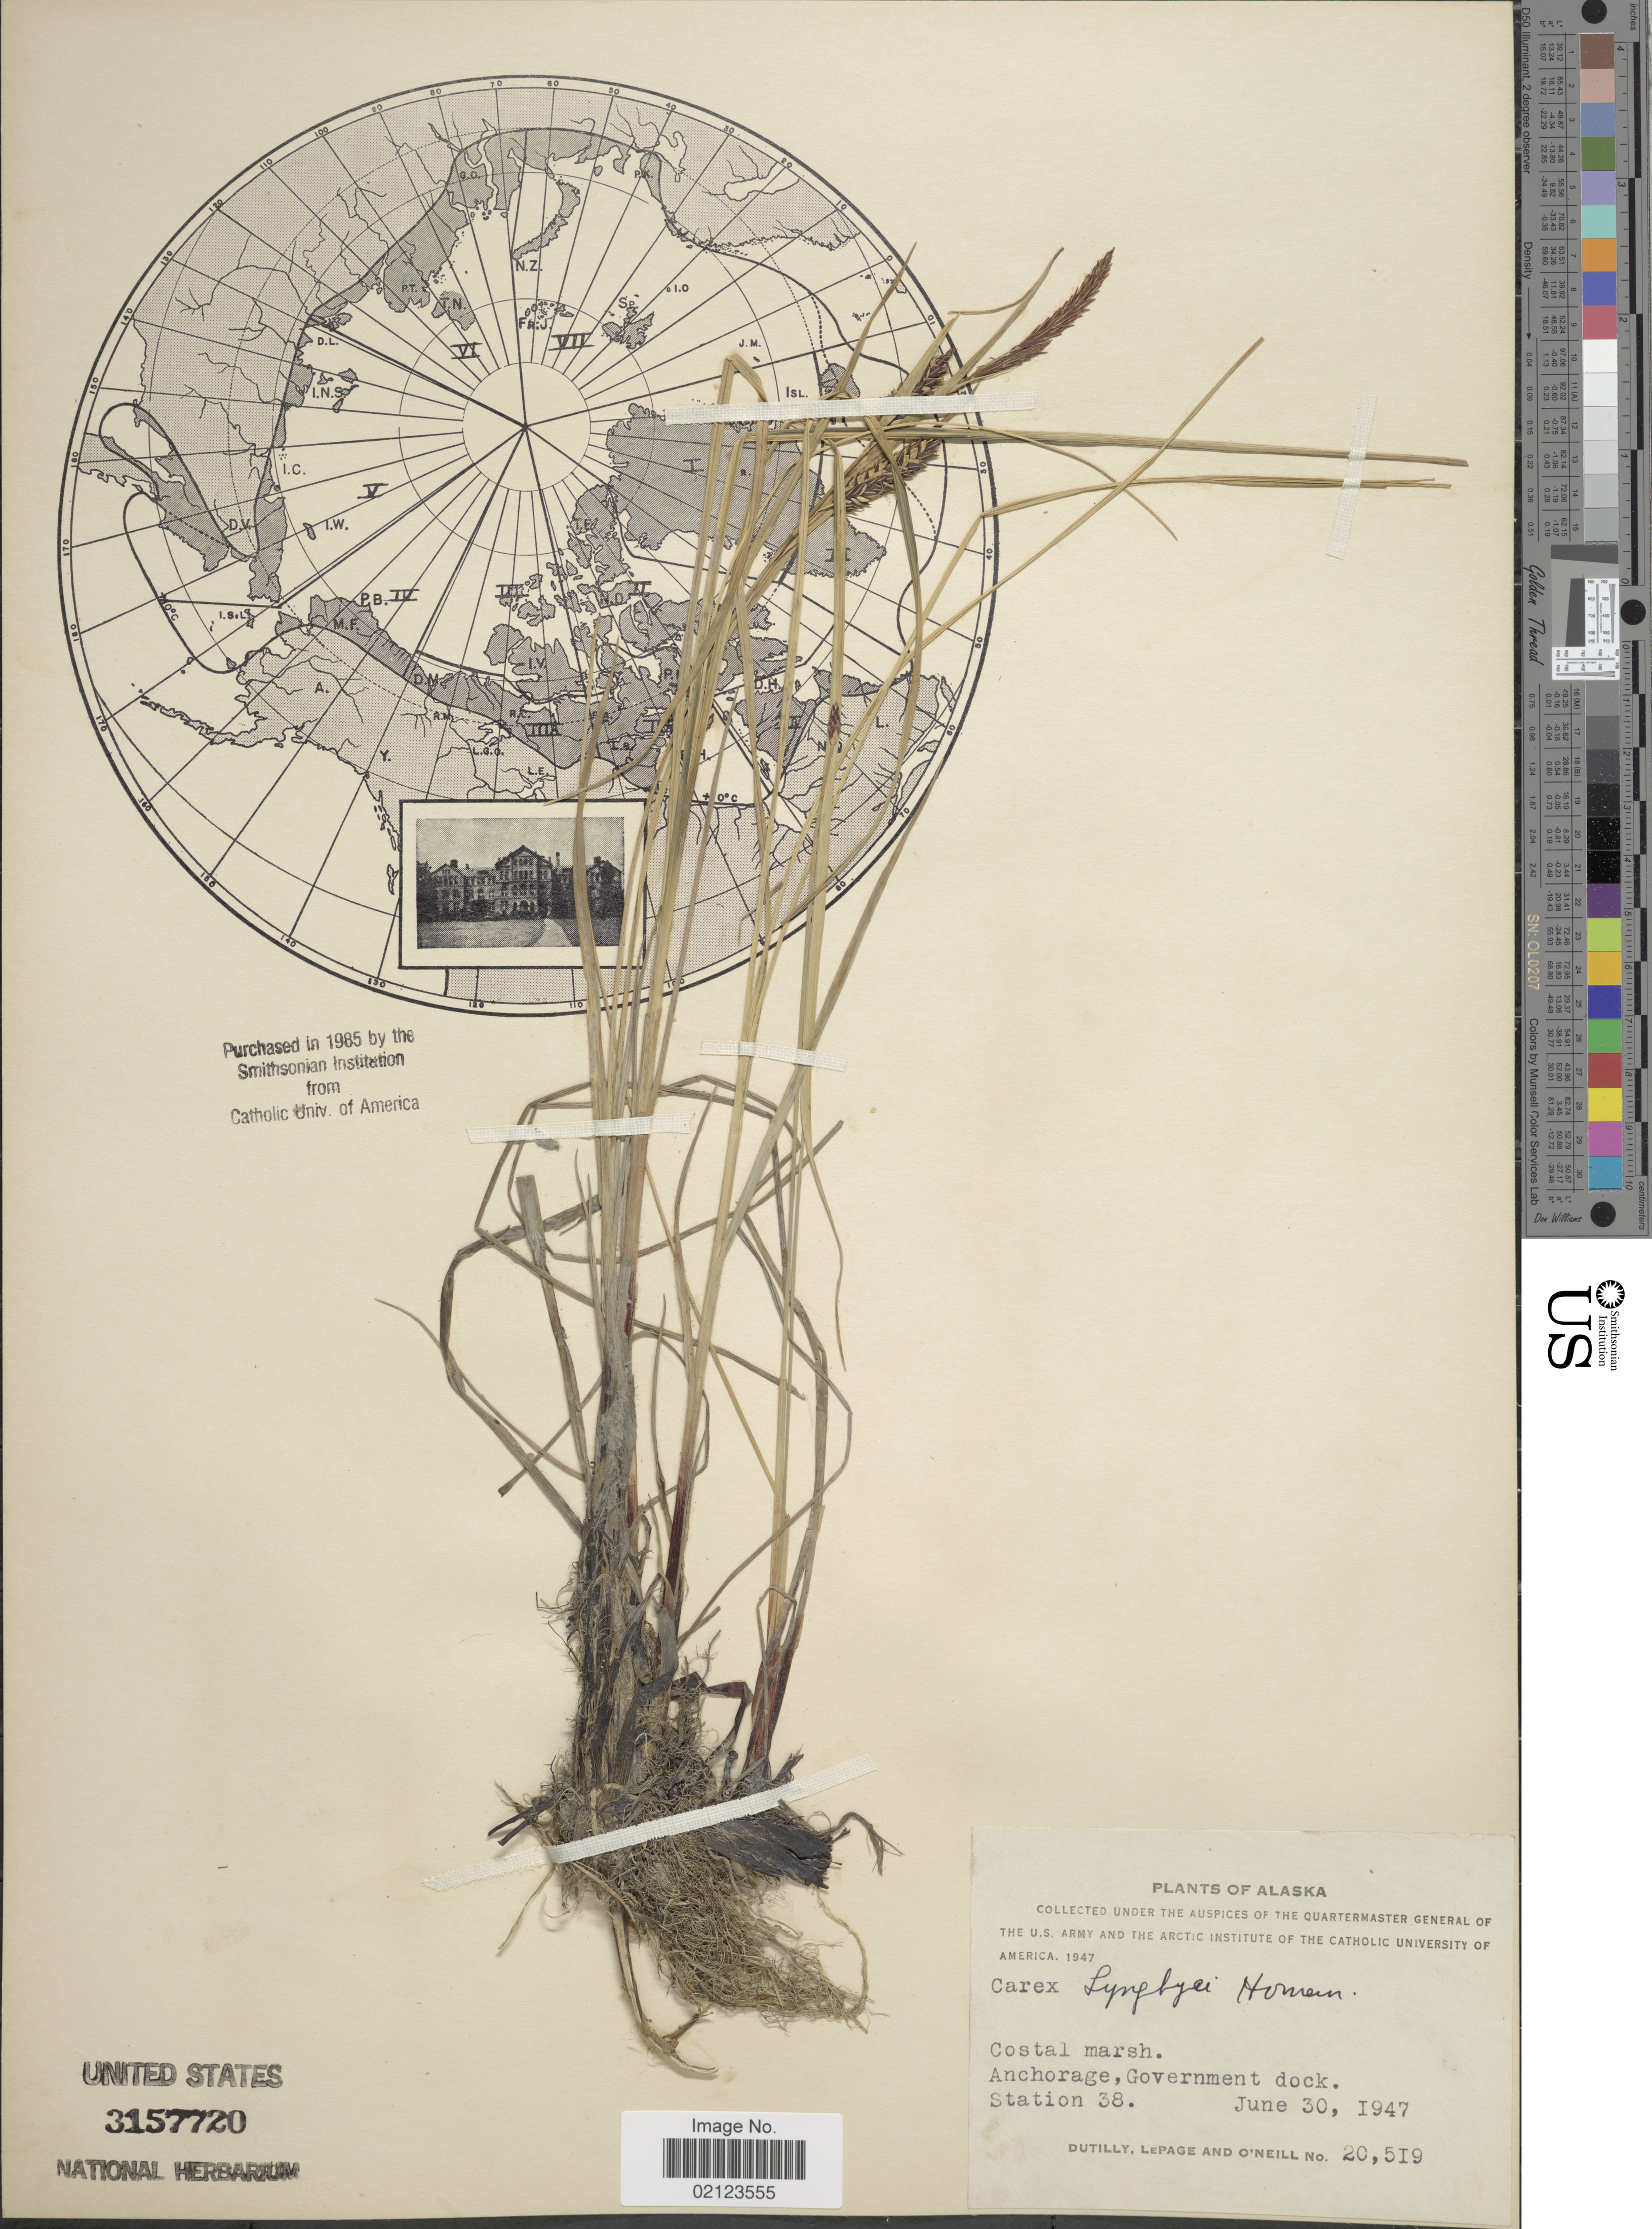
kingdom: Plantae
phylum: Tracheophyta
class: Liliopsida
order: Poales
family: Cyperaceae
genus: Carex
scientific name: Carex lyngbyei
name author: Hornem.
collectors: -. Dutilly, -. LePage & -. O'Neill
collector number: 20519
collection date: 1947-06-30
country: United States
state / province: Alaska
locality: Coastal marsh. Anchorage, Government dock. Station 38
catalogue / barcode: US 3157720